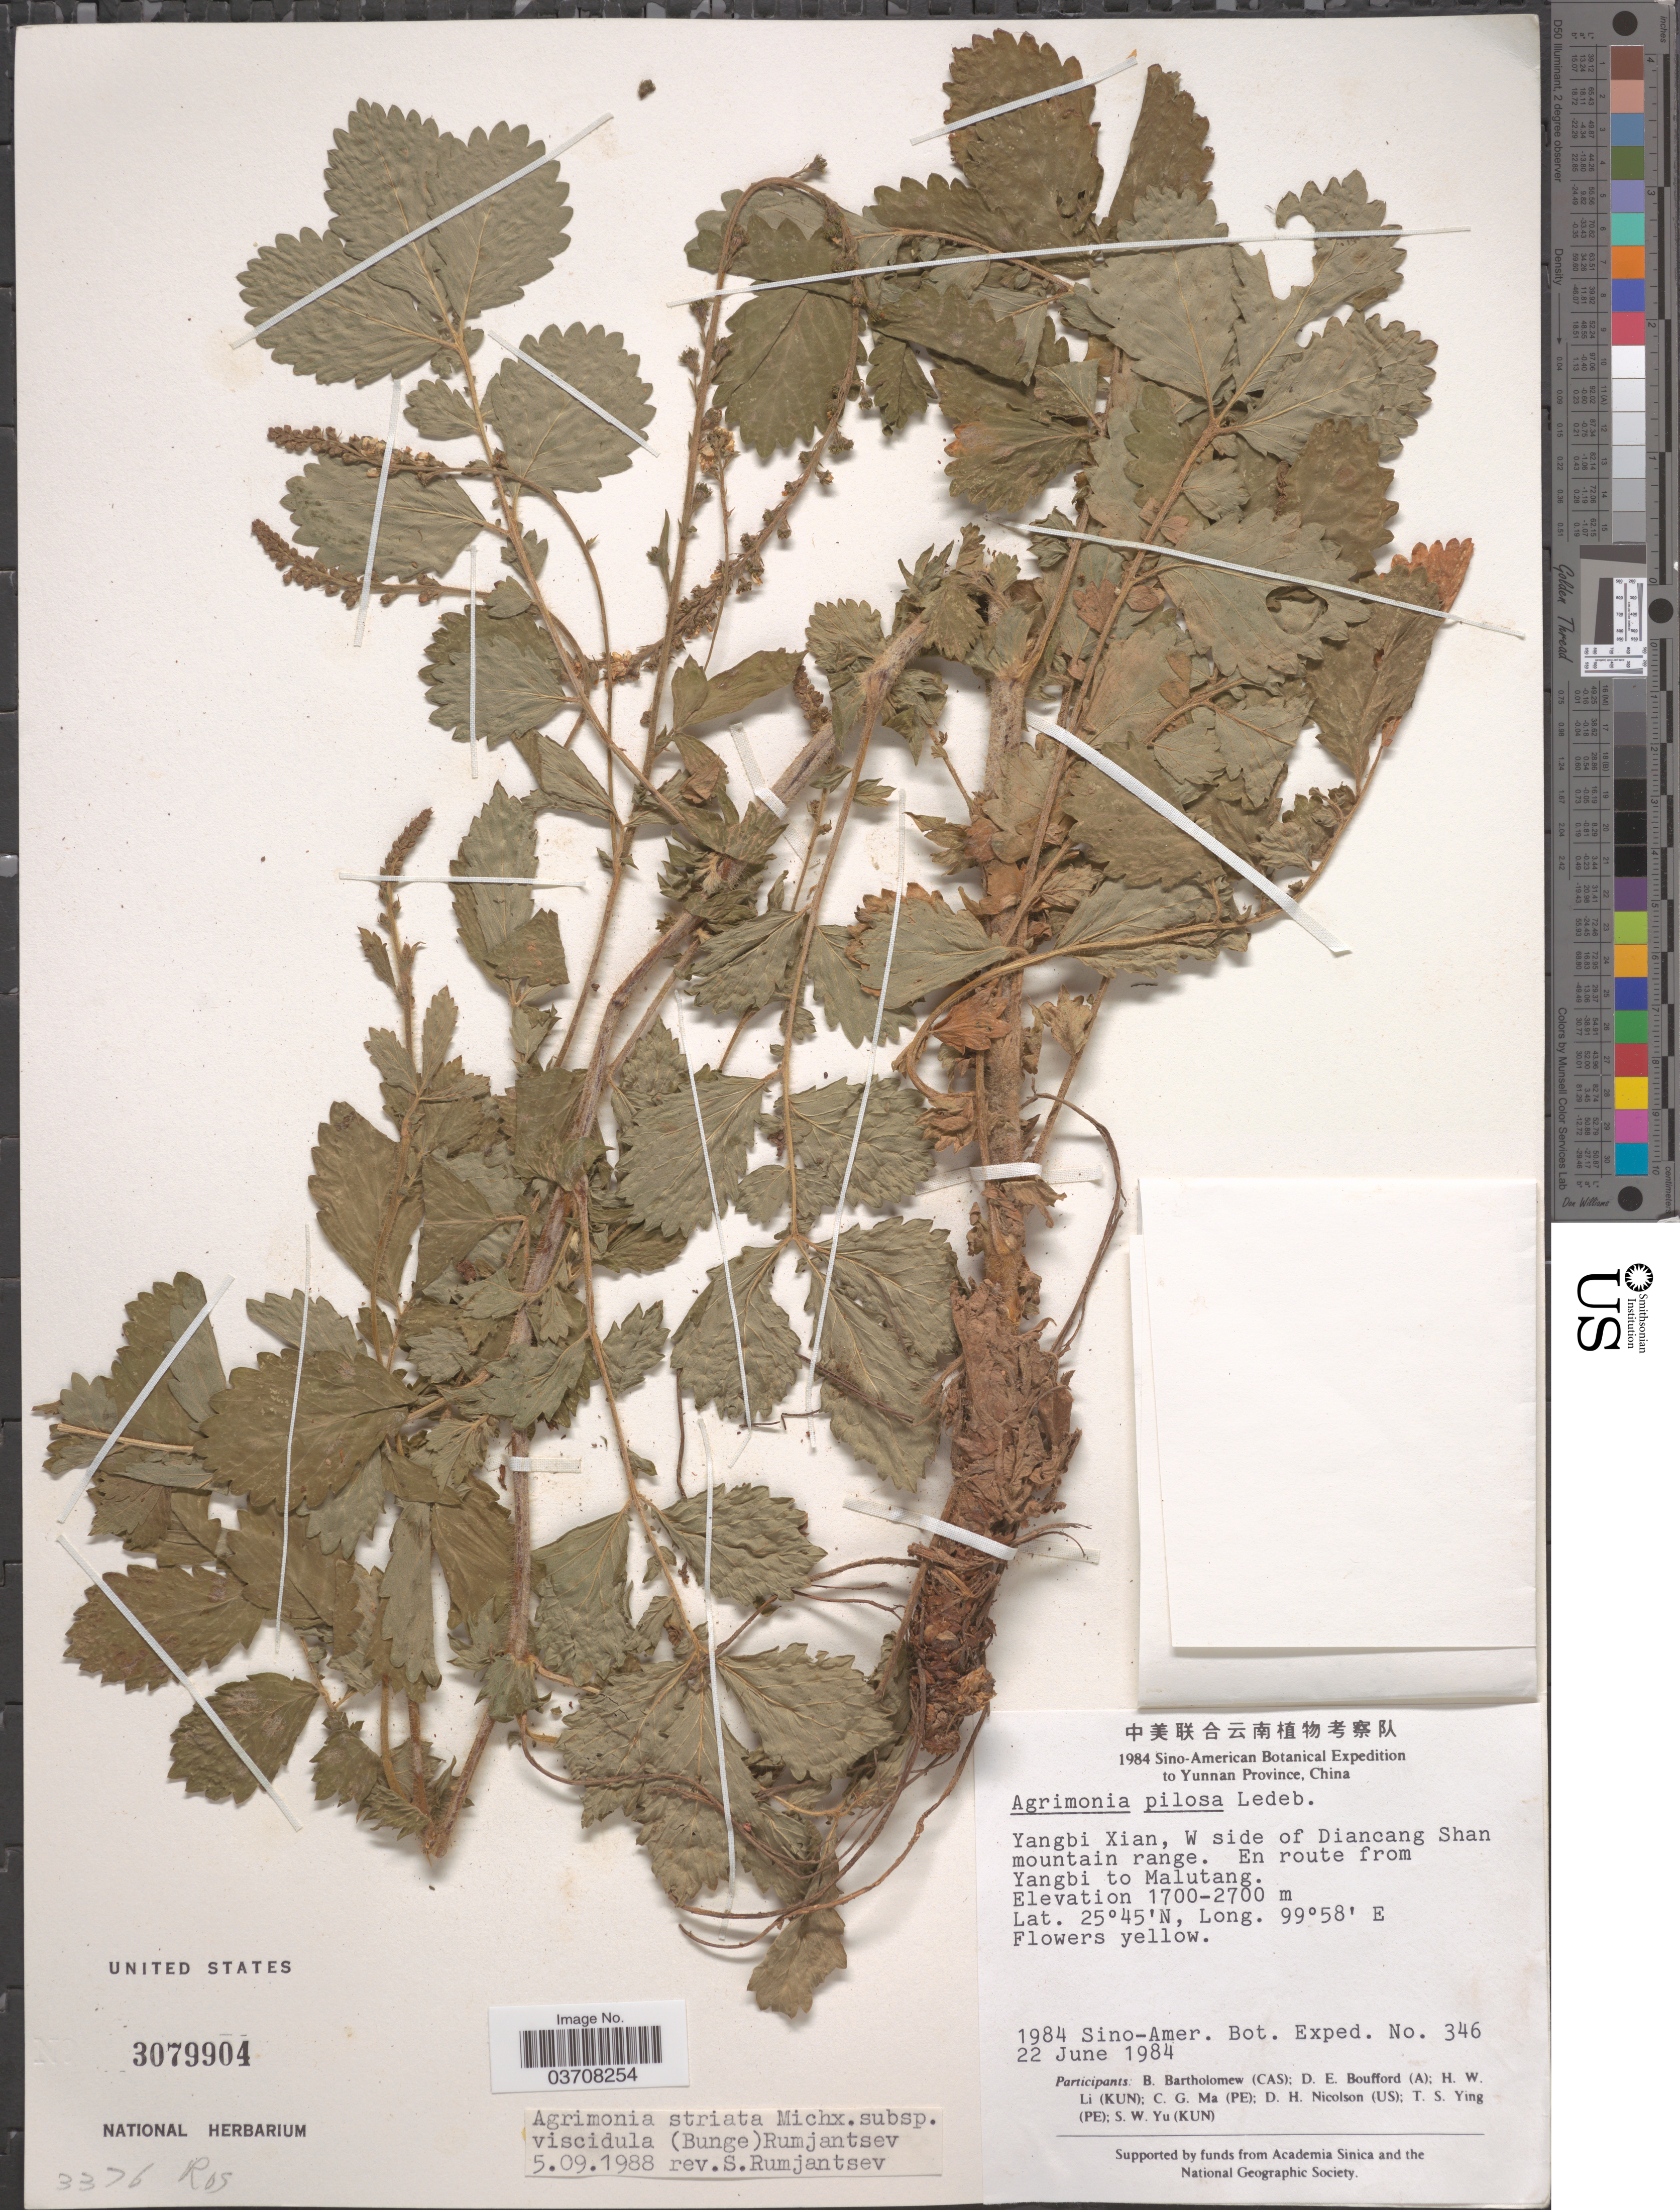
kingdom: Plantae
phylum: Tracheophyta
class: Magnoliopsida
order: Rosales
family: Rosaceae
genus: Agrimonia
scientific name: Agrimonia striata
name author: Michx.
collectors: Sino-Amer. Bot. Exped. 1984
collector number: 346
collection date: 1984-06-22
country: China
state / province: Yunnan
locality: Yunnan Province. Yangbi Xian, W side of Diancang Shan mountain range. En route from Yangbi to Malutang.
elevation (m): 1700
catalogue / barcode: US 3079904